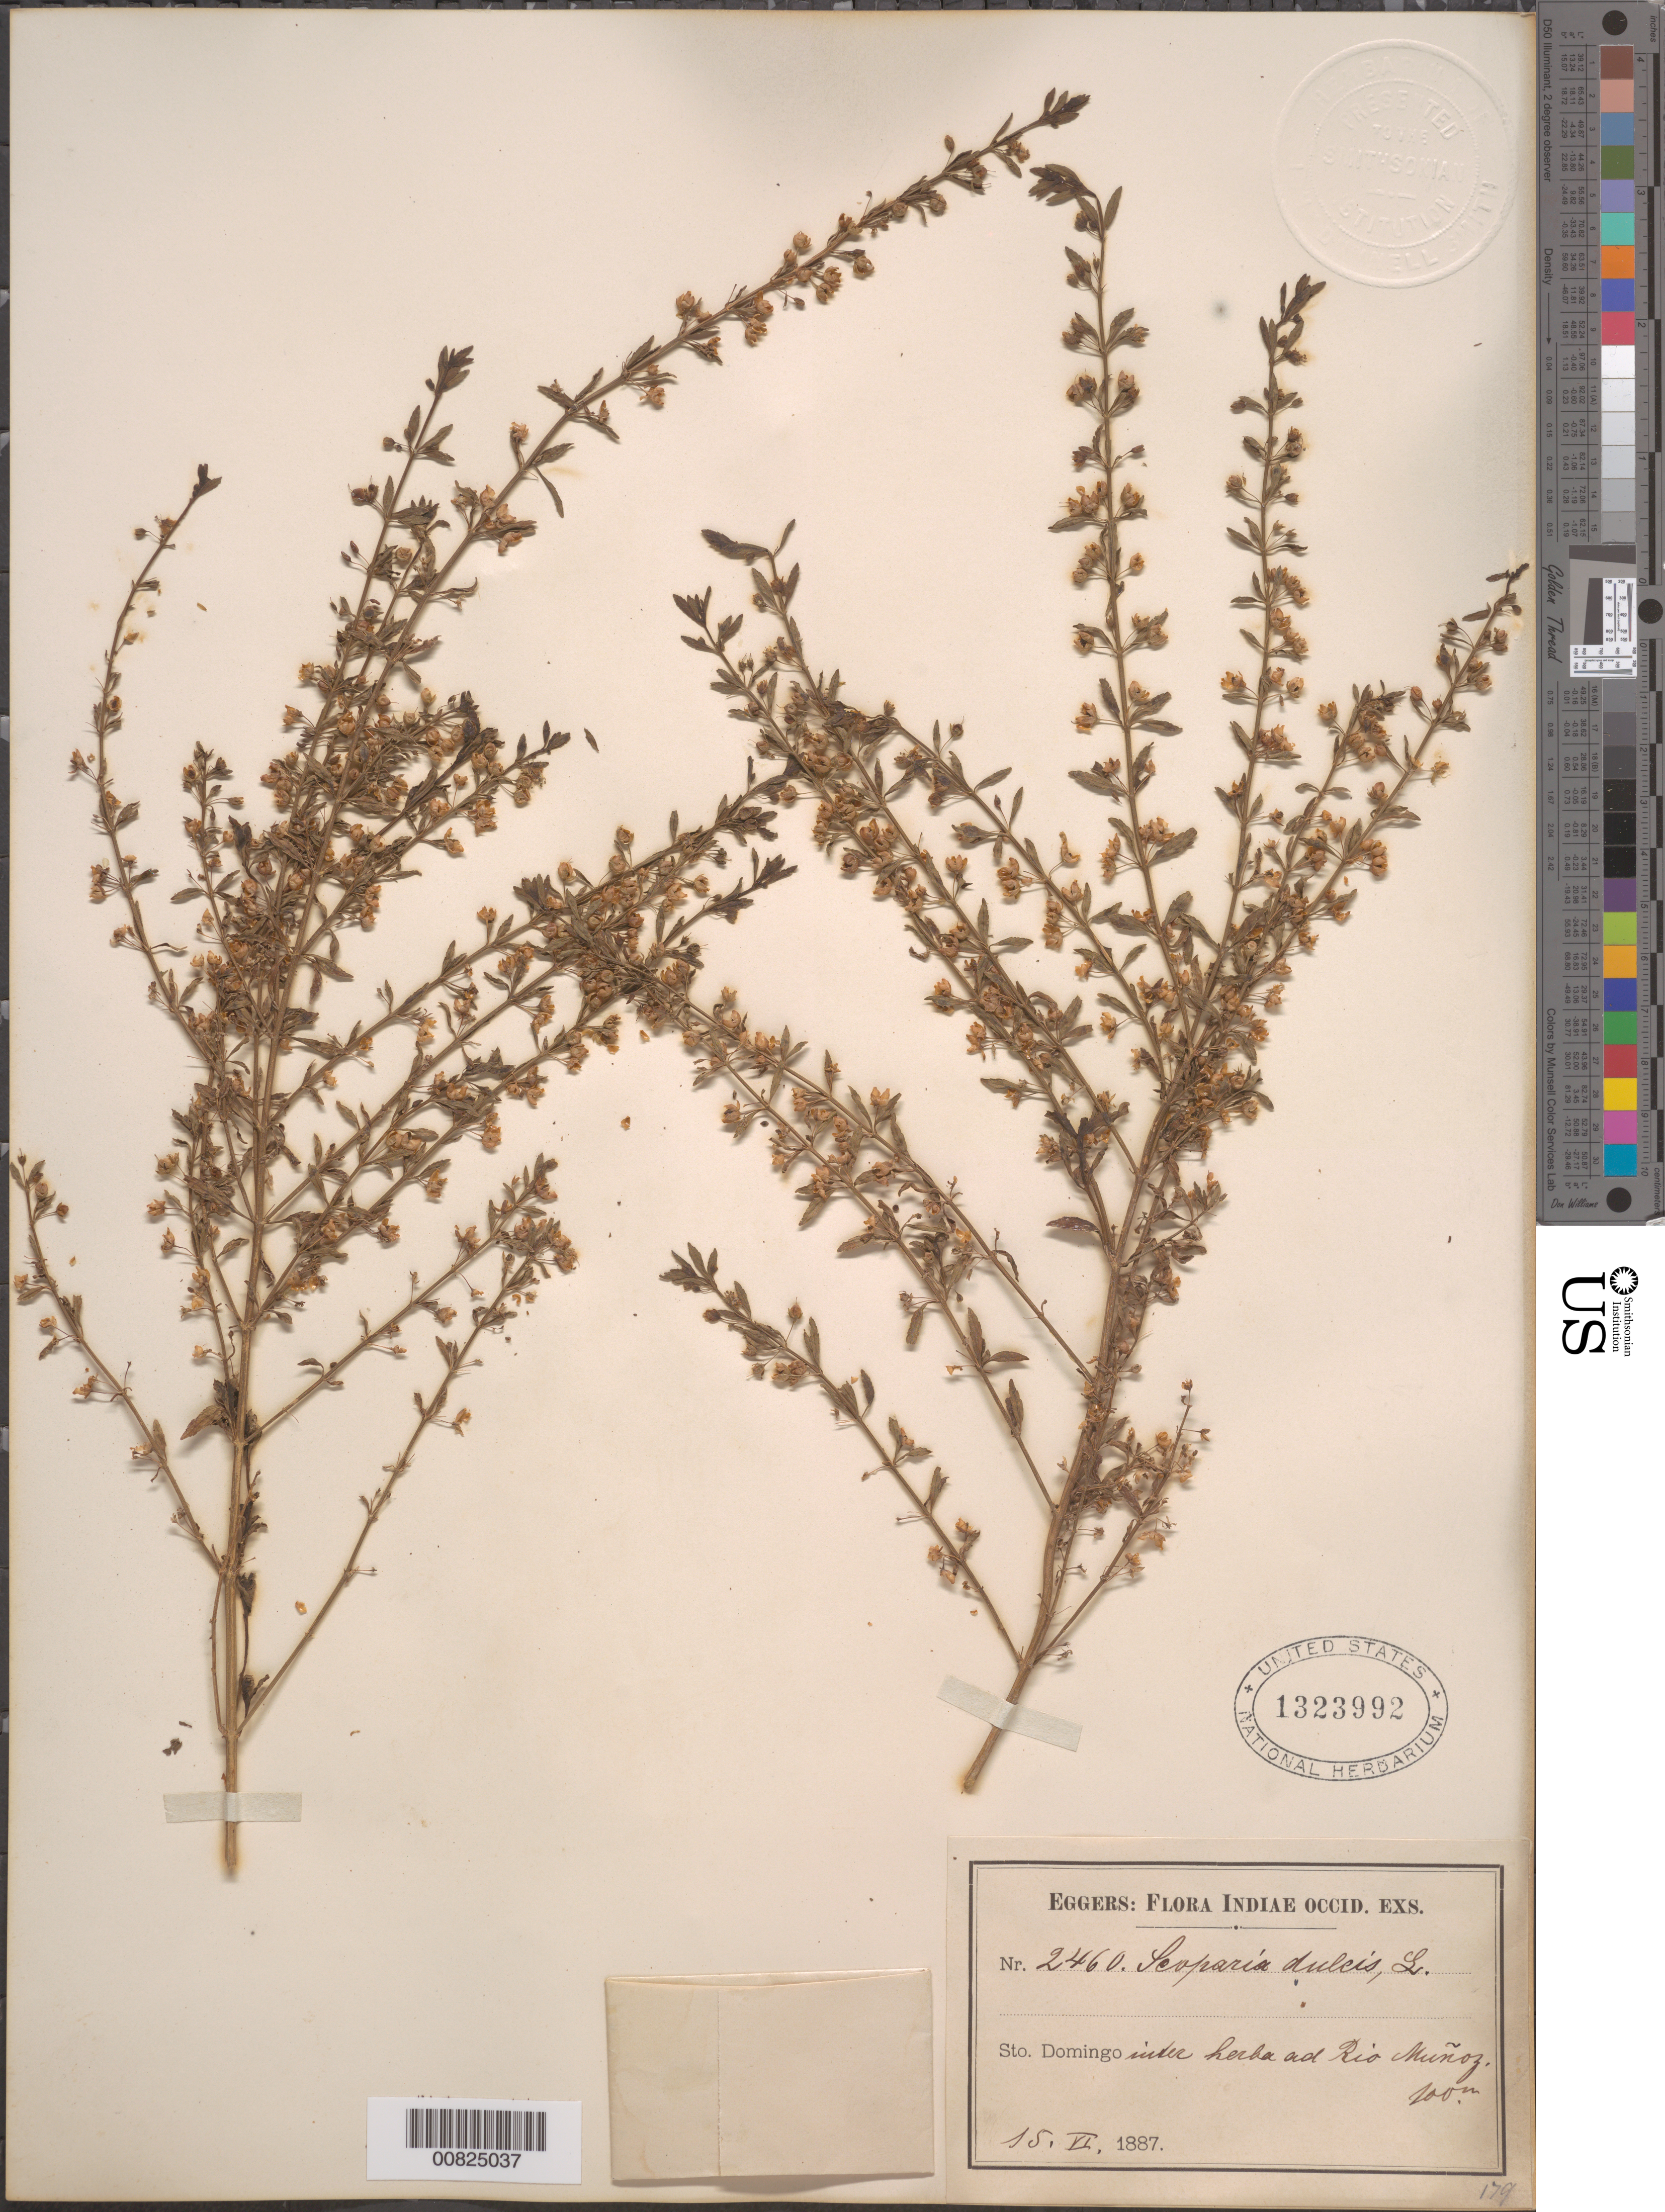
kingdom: Plantae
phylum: Tracheophyta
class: Magnoliopsida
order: Lamiales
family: Plantaginaceae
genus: Scoparia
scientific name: Scoparia dulcis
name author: L.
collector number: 2460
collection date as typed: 15 Jun 1887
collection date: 1887-06-15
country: Dominican Republic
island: Hispaniola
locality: Between harbor and Rio Muñoz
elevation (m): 100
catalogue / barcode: US 1323992